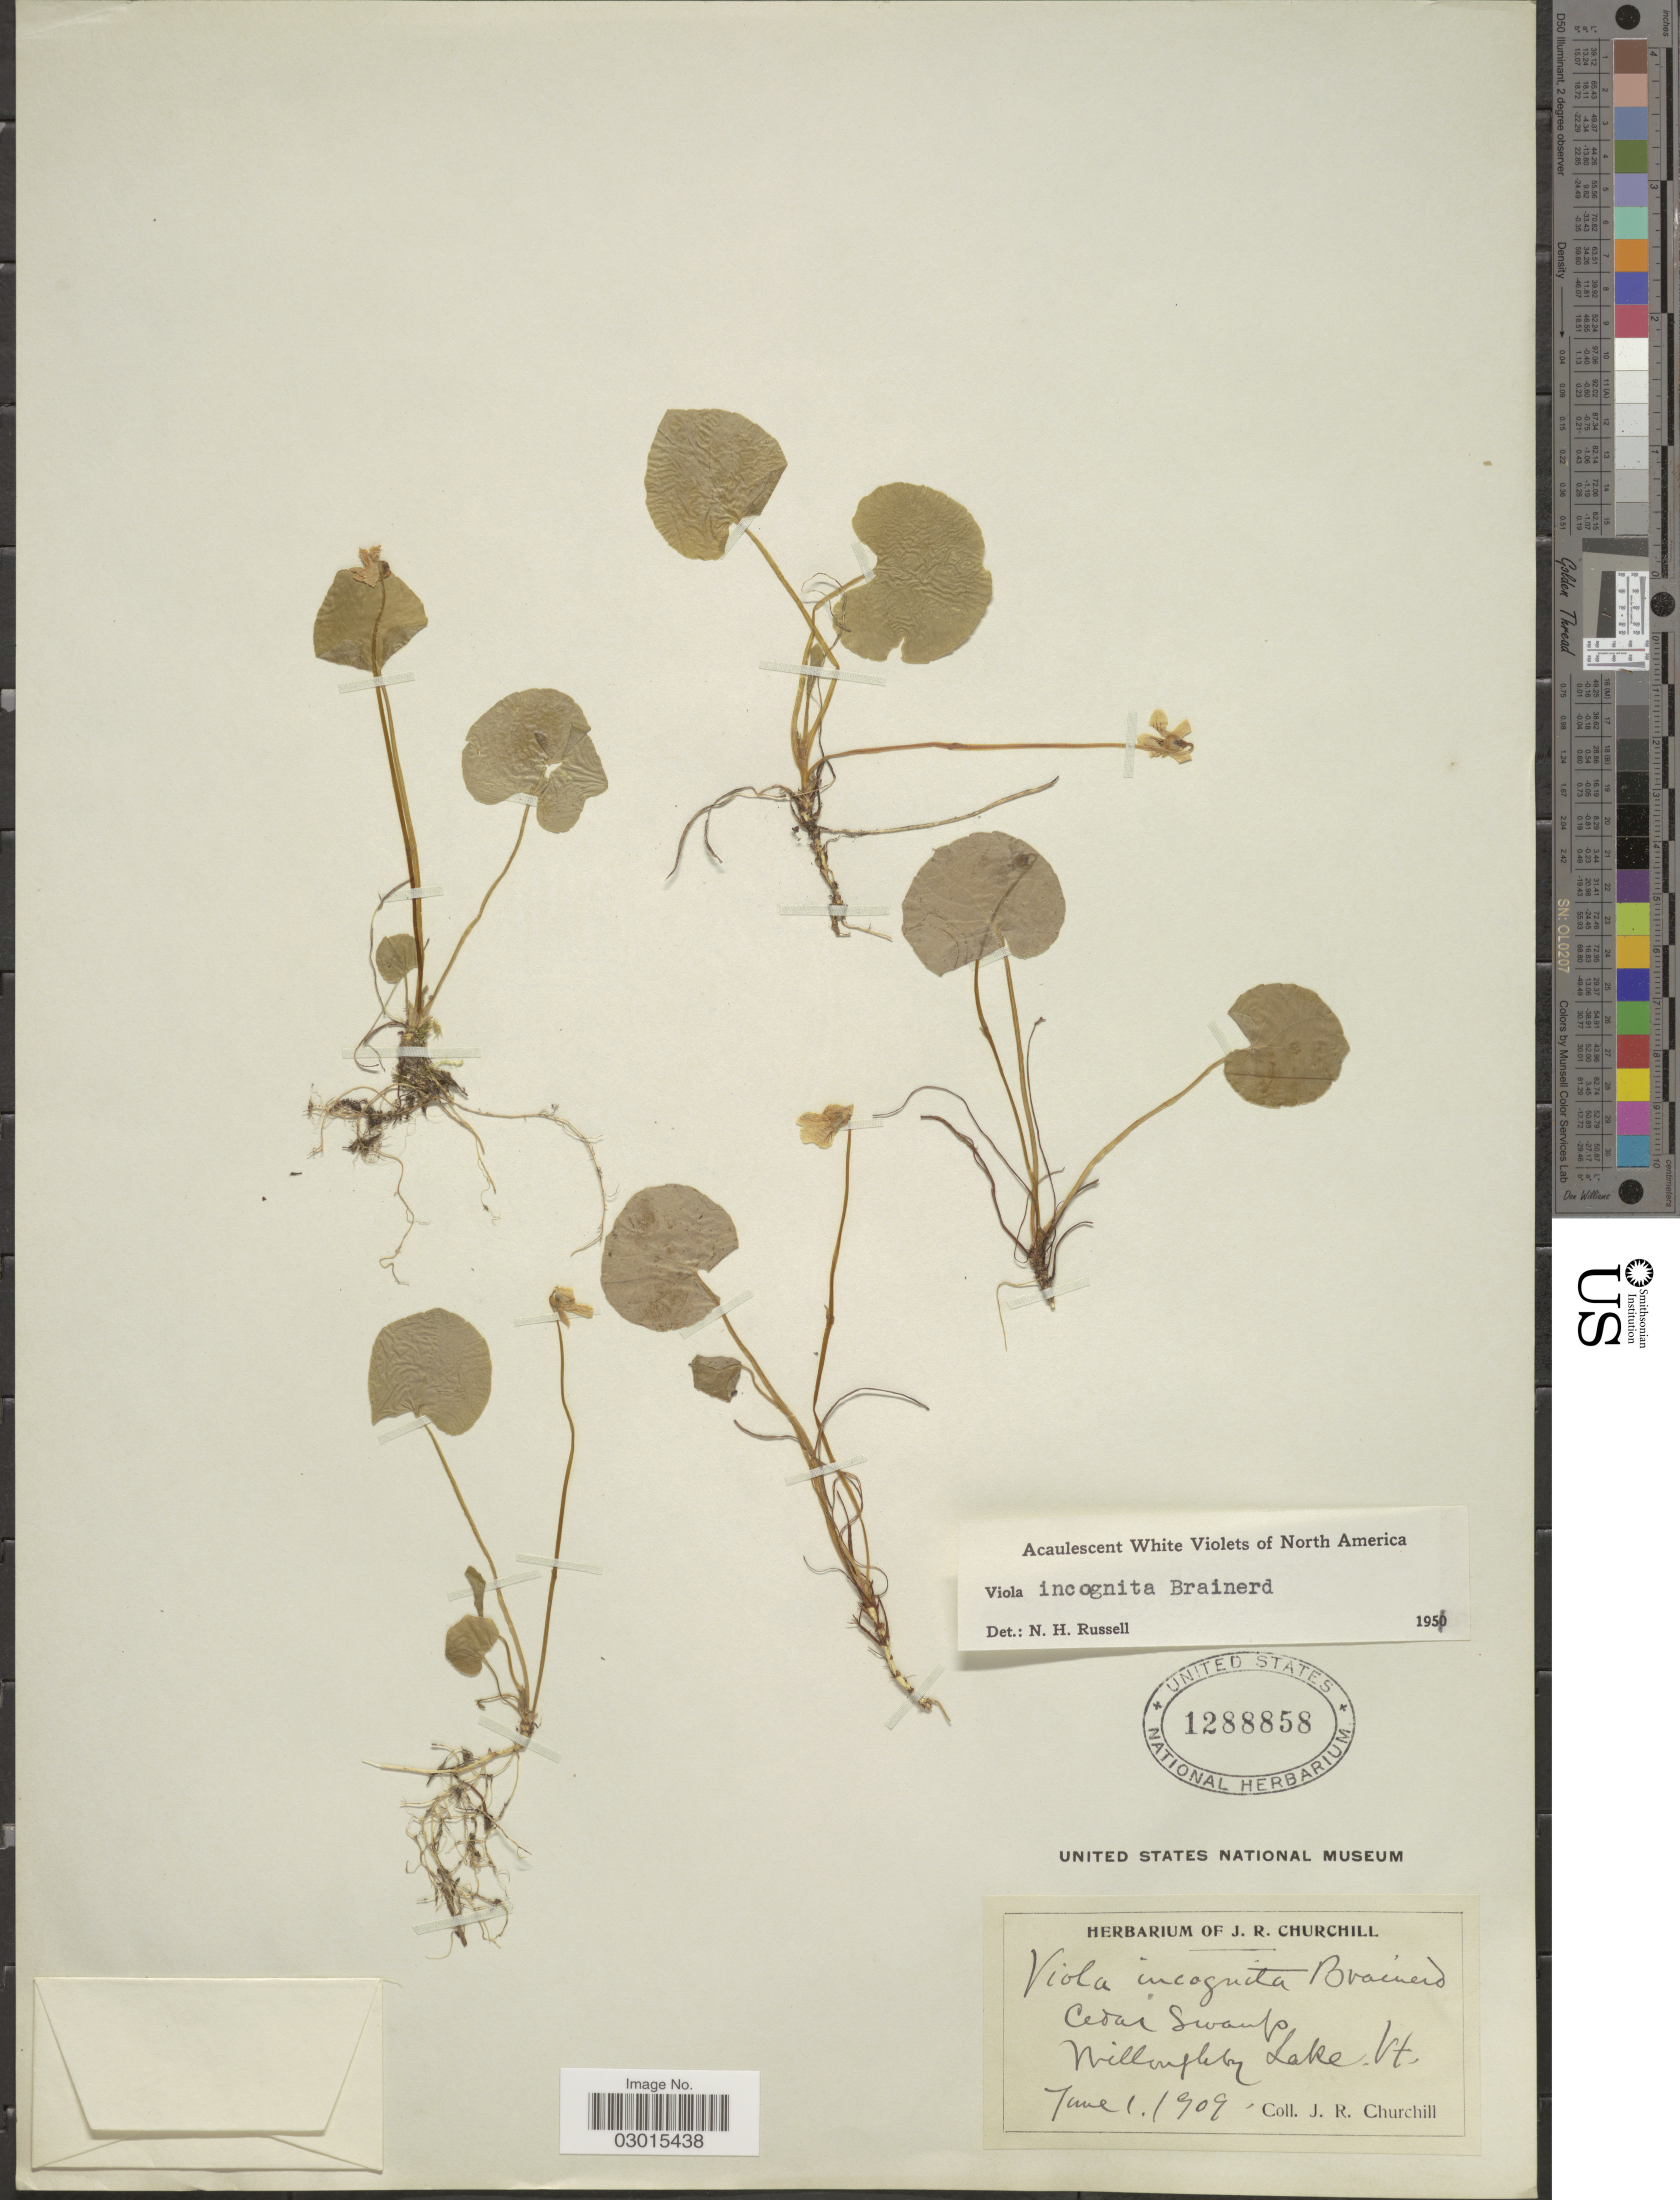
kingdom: Plantae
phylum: Tracheophyta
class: Magnoliopsida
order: Malpighiales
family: Violaceae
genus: Viola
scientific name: Viola incognita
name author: Brainerd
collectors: J. Churchill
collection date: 1909-06-01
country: United States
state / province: Vermont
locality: Willoughby Lake. Vt.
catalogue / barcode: US 1288858